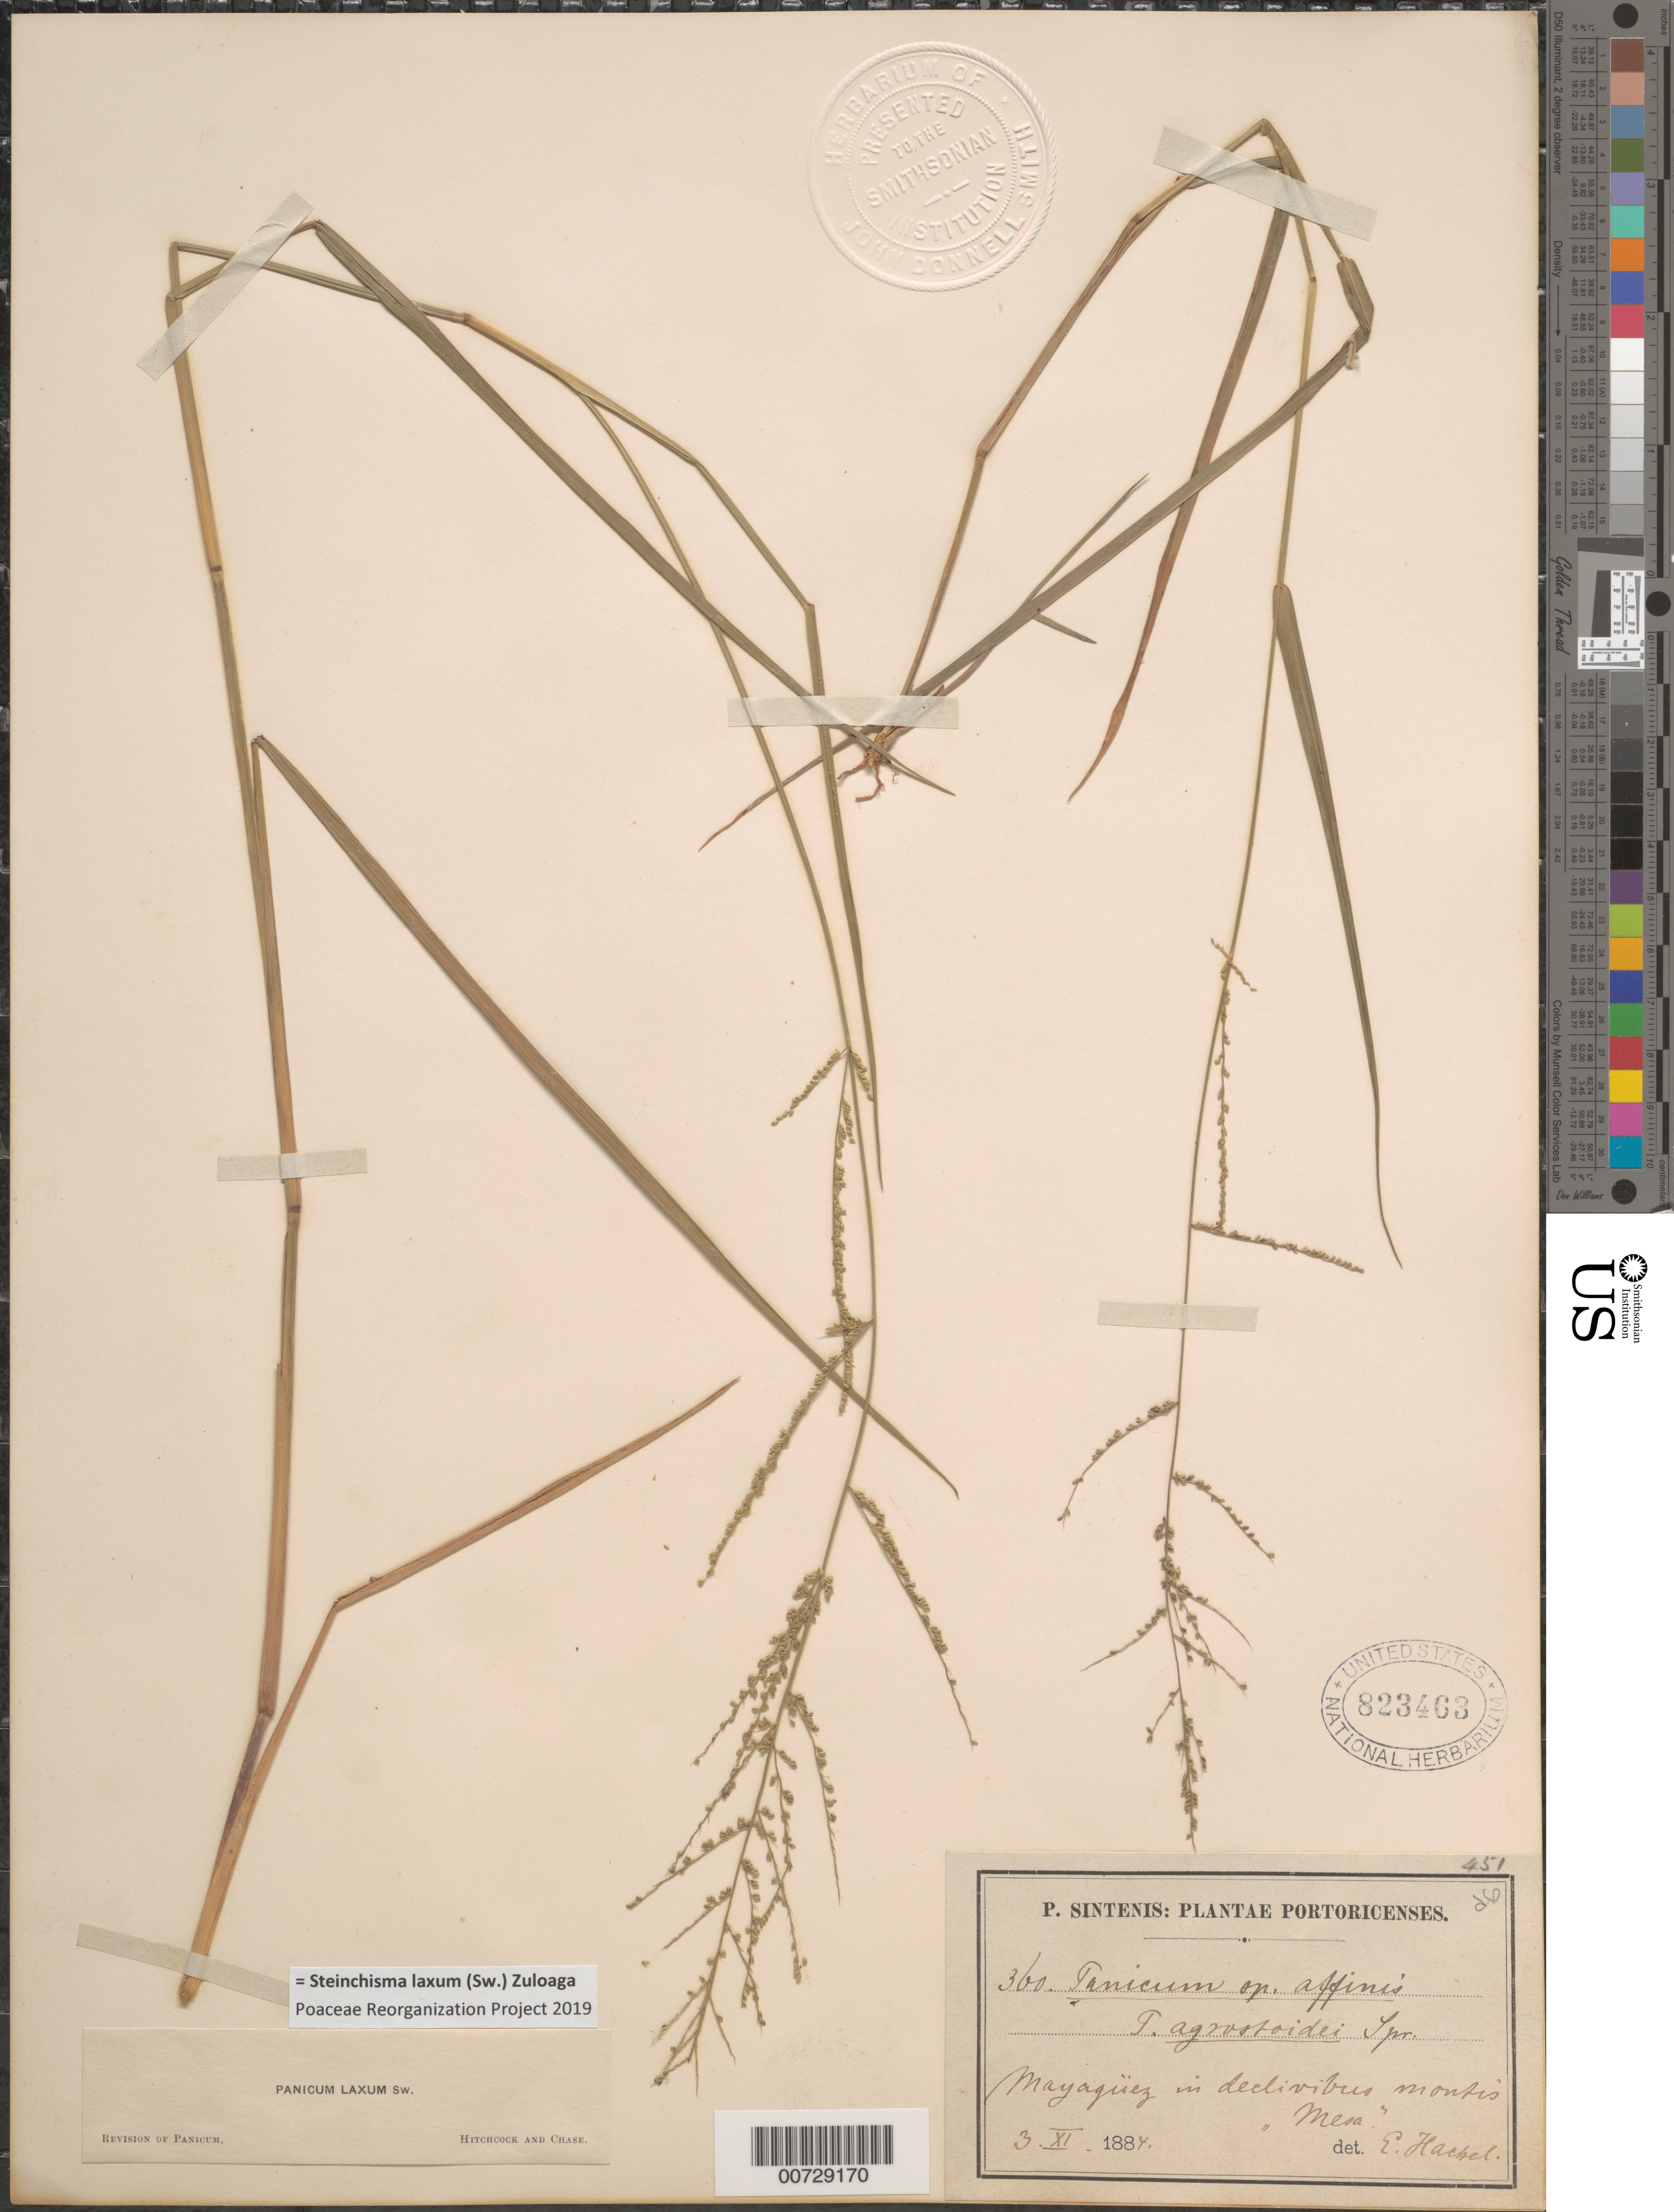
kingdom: Plantae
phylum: Tracheophyta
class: Liliopsida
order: Poales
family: Poaceae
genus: Steinchisma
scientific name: Steinchisma laxum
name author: (Sw.) Zuloaga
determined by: Hitchcock, Albert S.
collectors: P. Sintenis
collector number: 360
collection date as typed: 03 Nov 1884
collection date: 1884-11-03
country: Puerto Rico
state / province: Mayagüez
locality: Montis Mesa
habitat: In declivibus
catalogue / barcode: US 823463